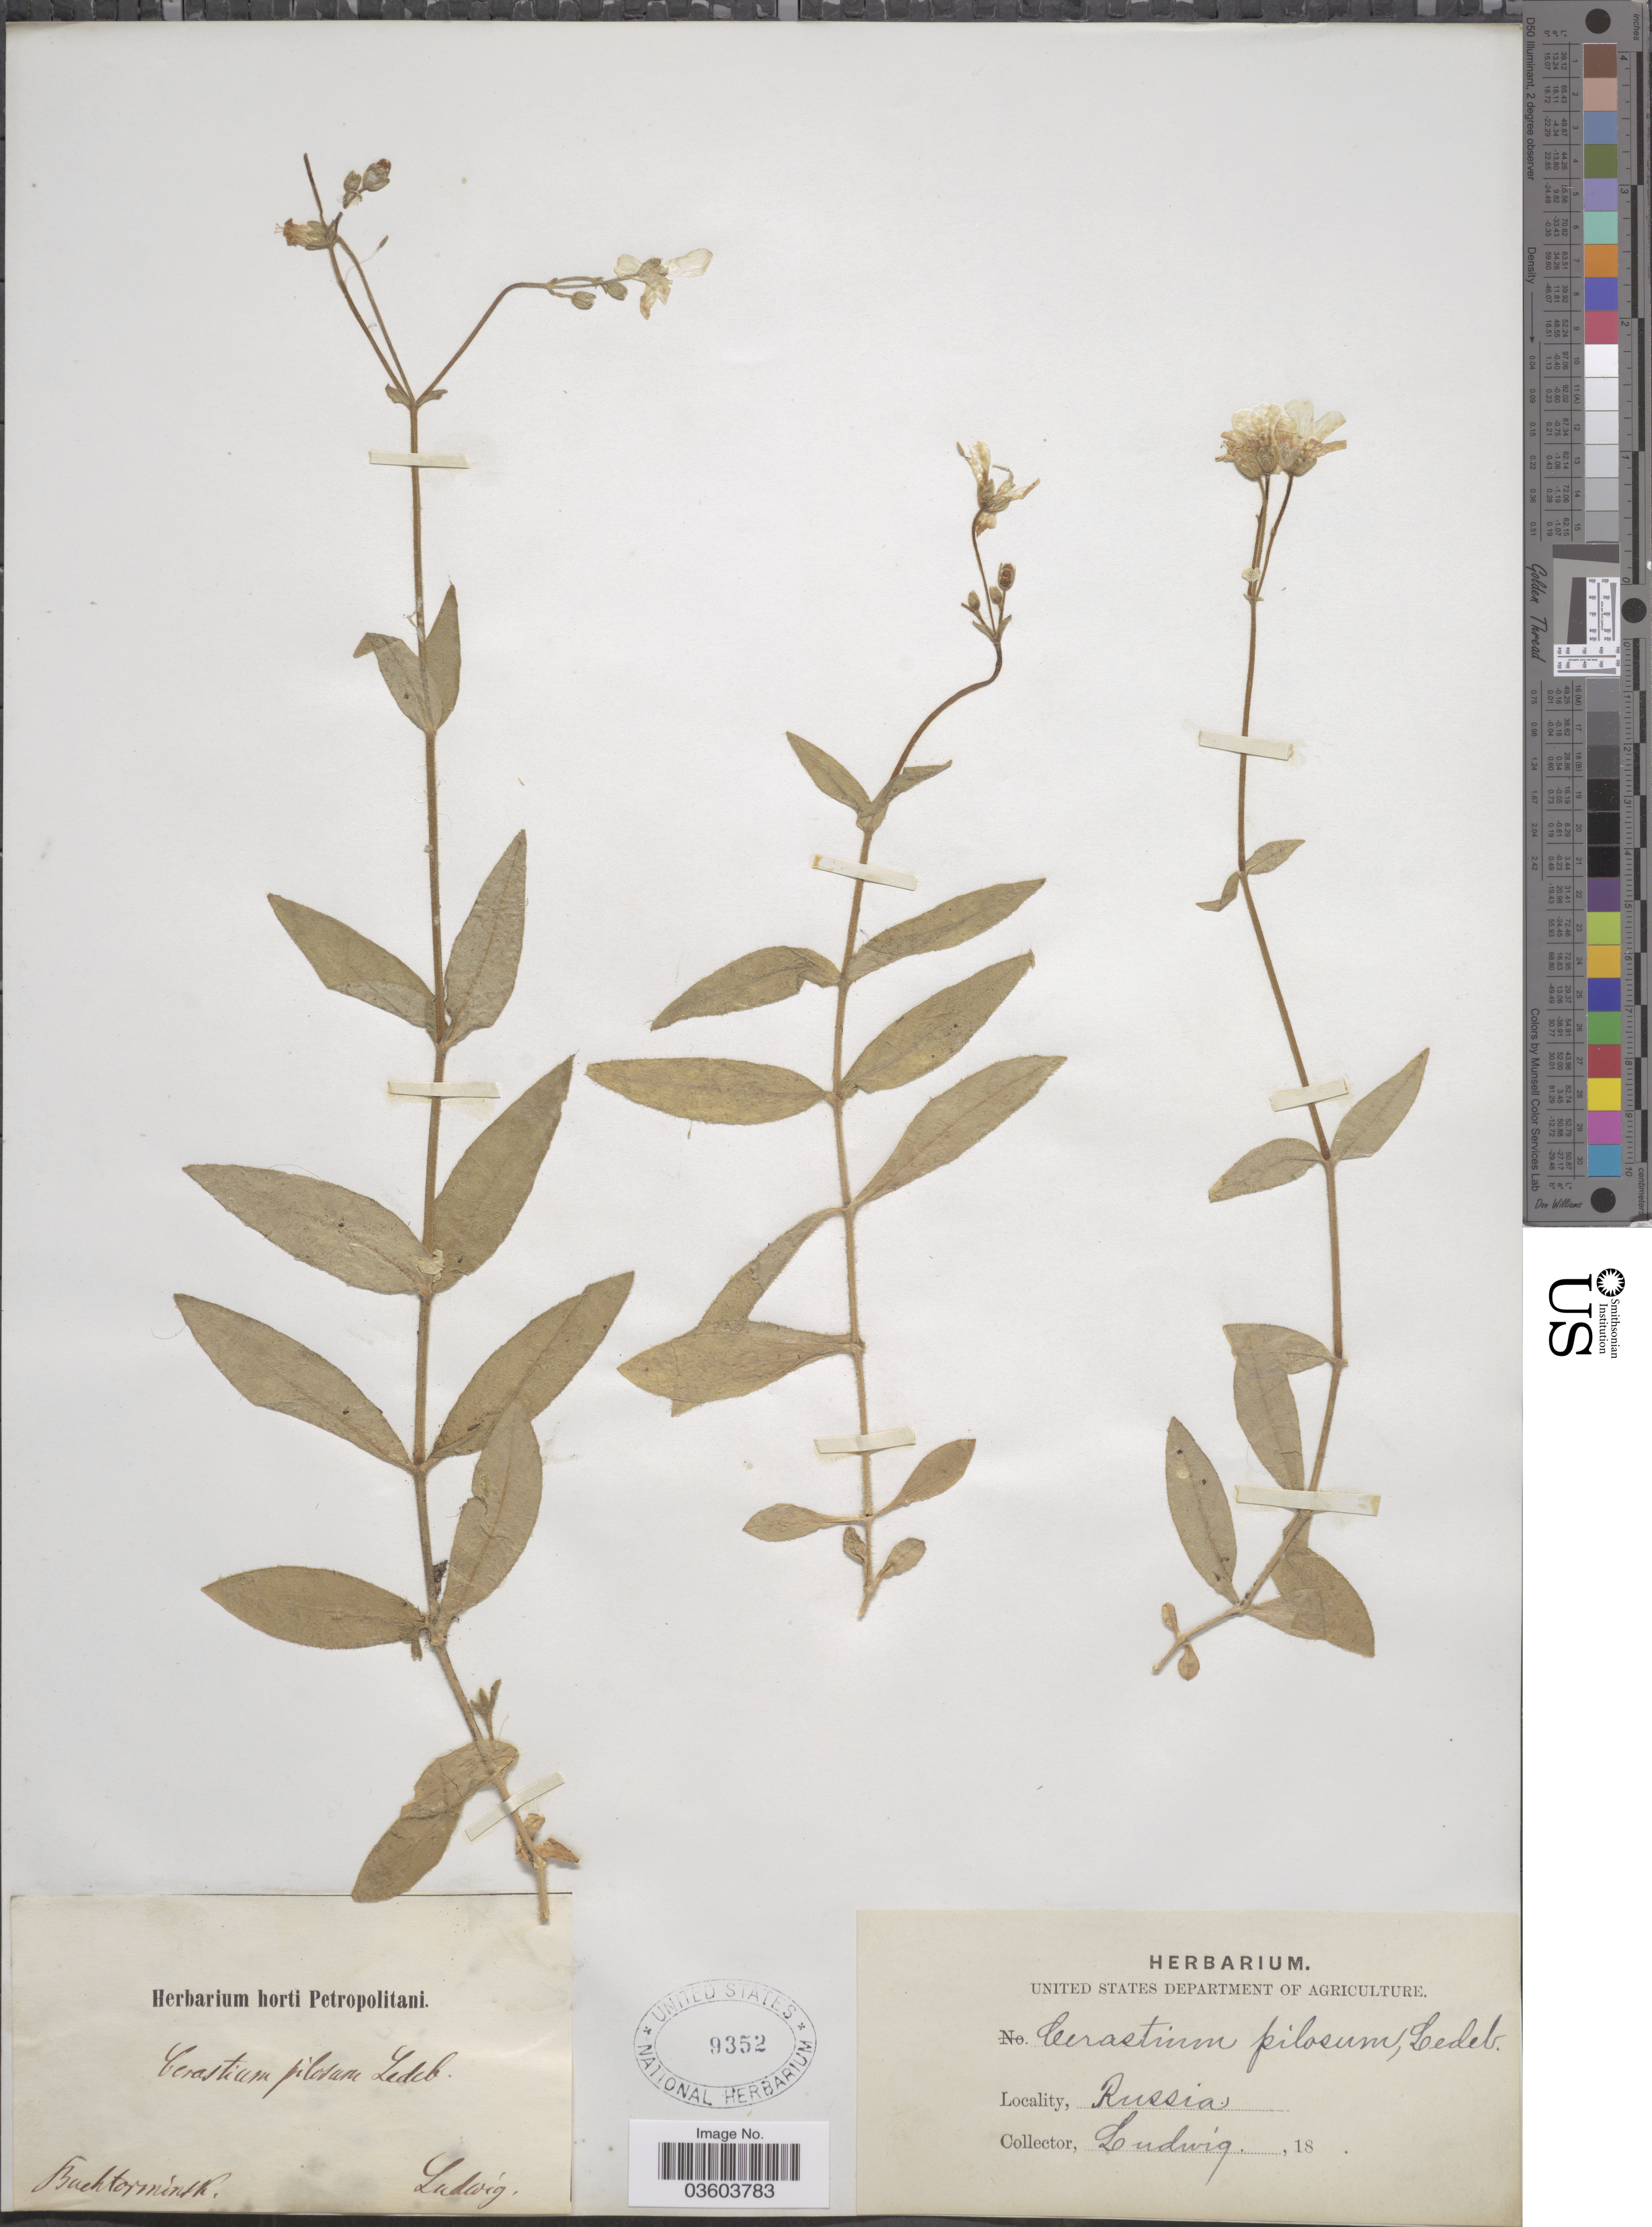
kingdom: Plantae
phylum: Tracheophyta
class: Magnoliopsida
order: Caryophyllales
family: Caryophyllaceae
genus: Cerastium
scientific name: Cerastium pilosum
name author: Greene in Rydb.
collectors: Ludwig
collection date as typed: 18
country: Russian Federation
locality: Buchtorminsk. Russia.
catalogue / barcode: US 9352